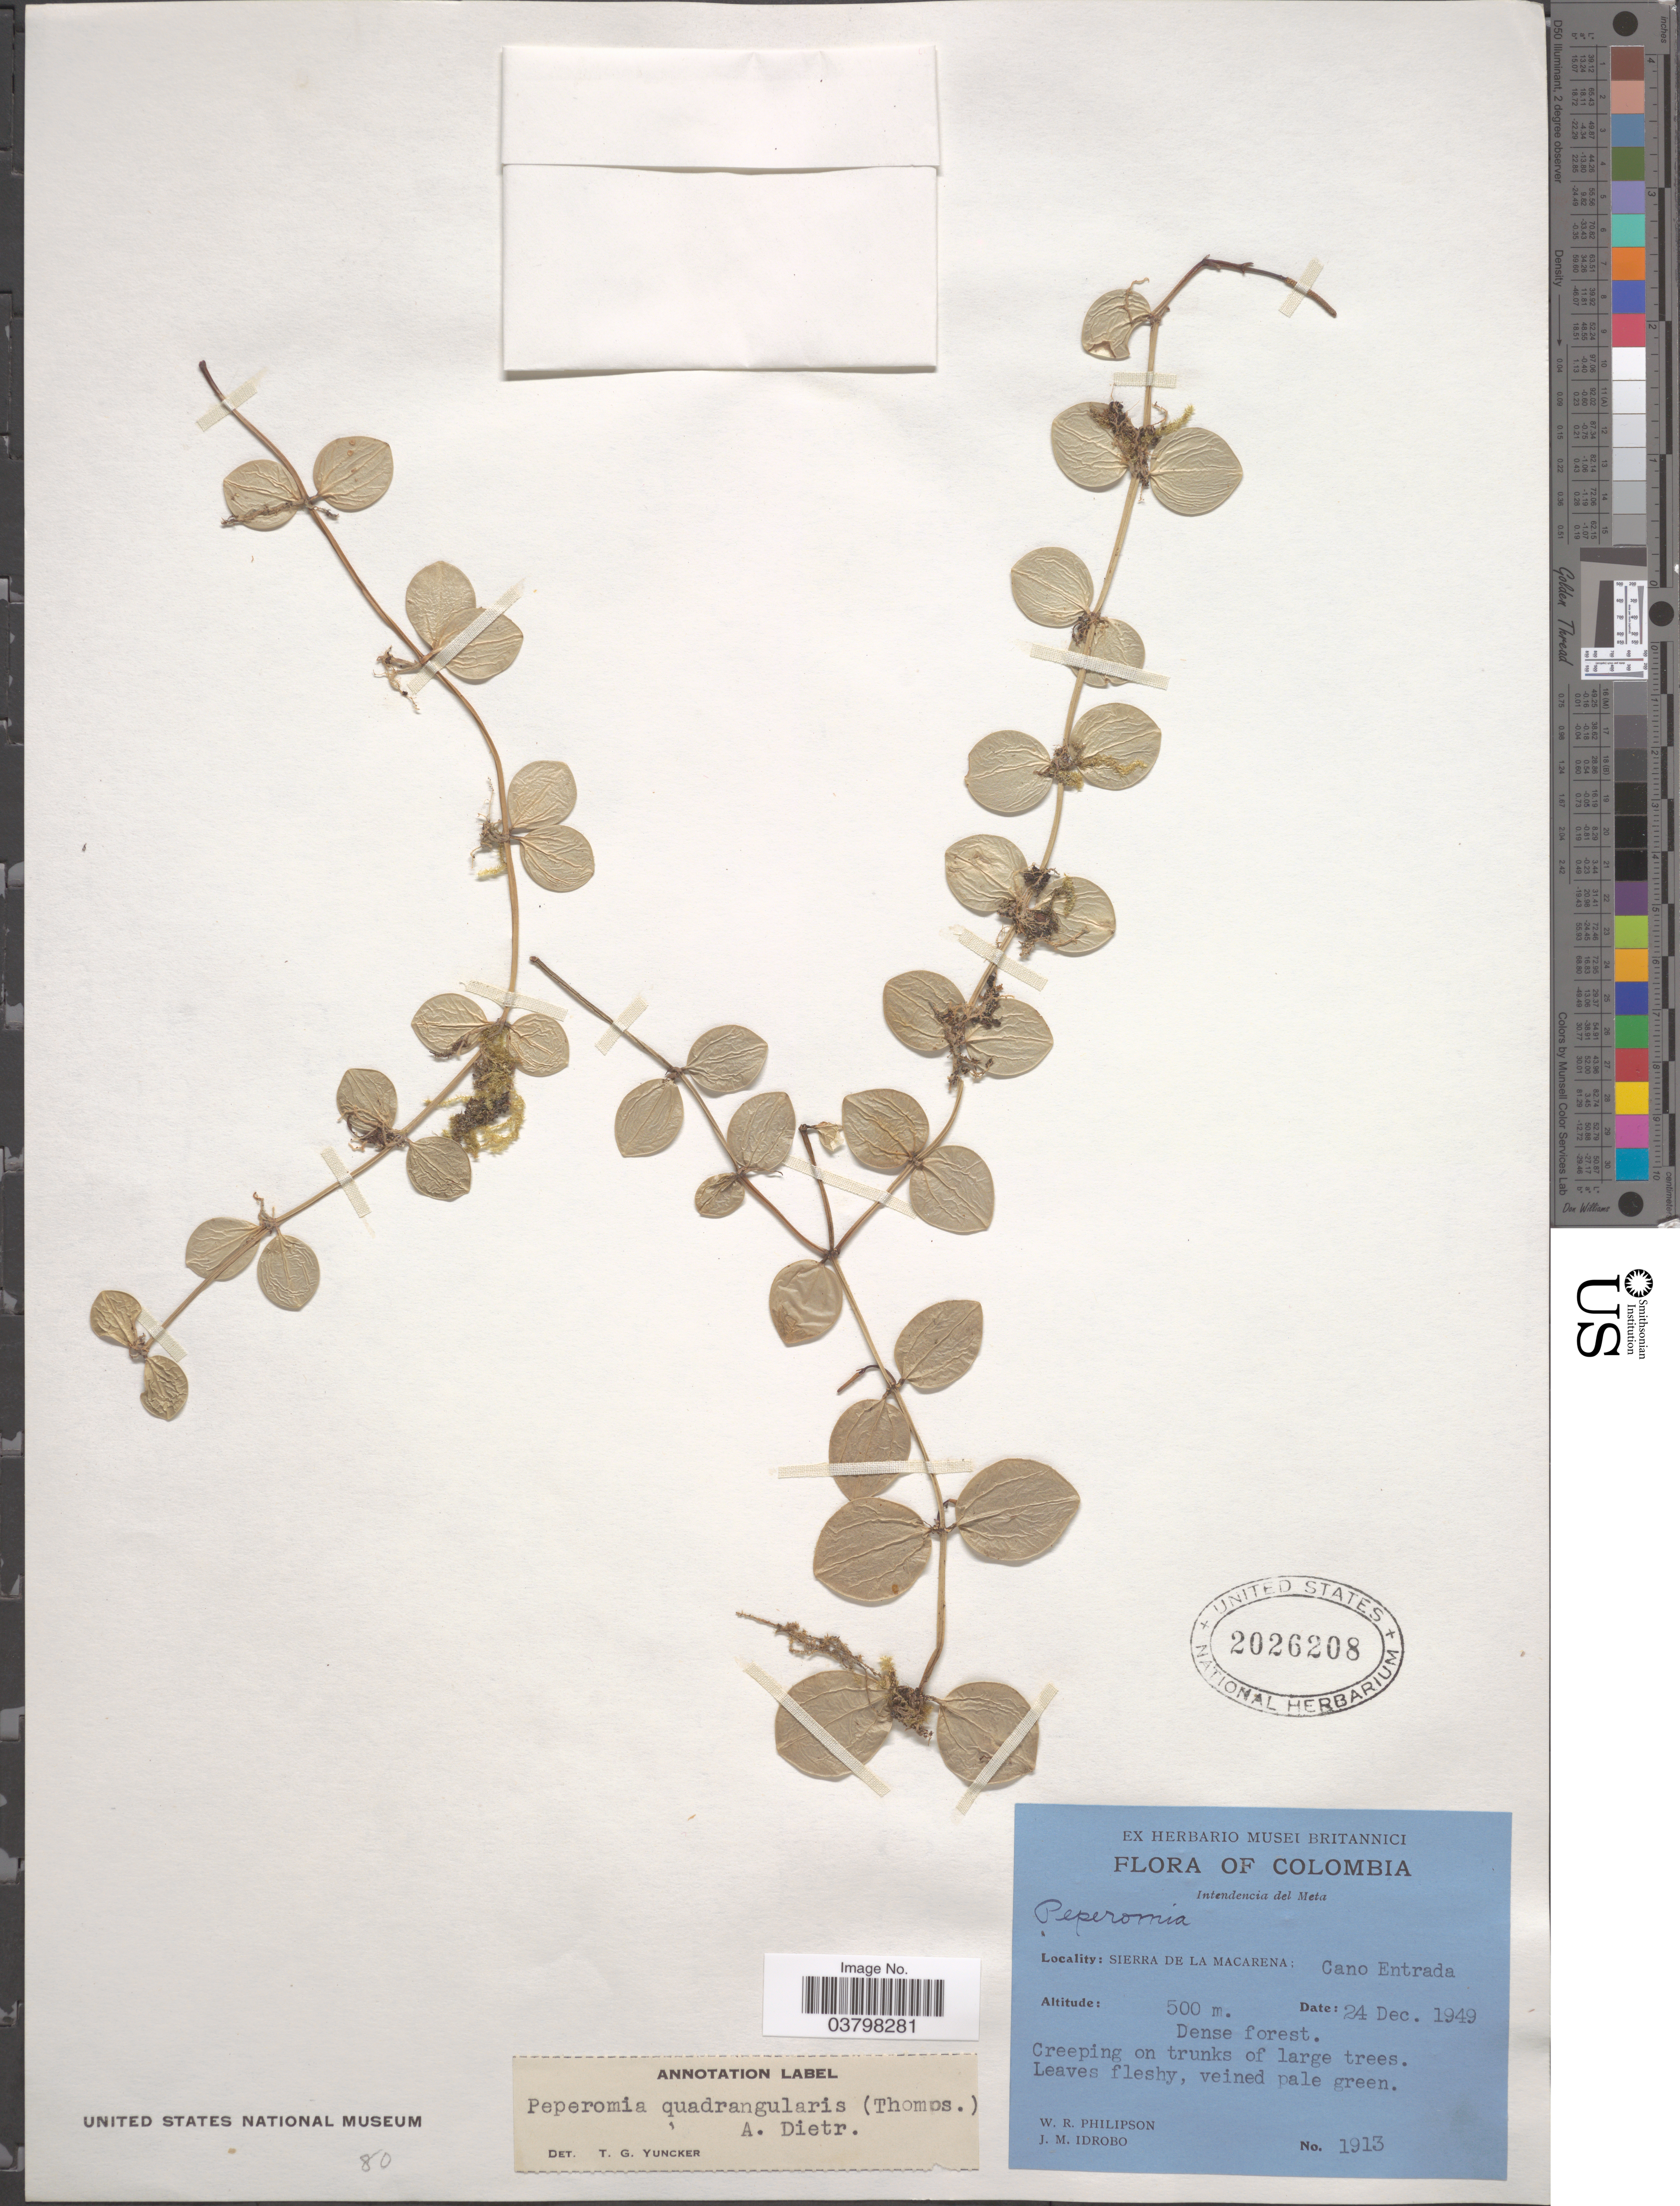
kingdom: Plantae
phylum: Tracheophyta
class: Magnoliopsida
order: Piperales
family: Piperaceae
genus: Peperomia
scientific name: Peperomia quadrangularis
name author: (J.V. Thomps.) A. Dietr.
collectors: W. R. Philipson & J. M. Idrobo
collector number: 1913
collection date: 1949-12-24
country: Colombia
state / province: Meta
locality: Intendencia del Meta. Sierra de La Macarena: Cano Entrada.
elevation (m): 500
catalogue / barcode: US 2026208